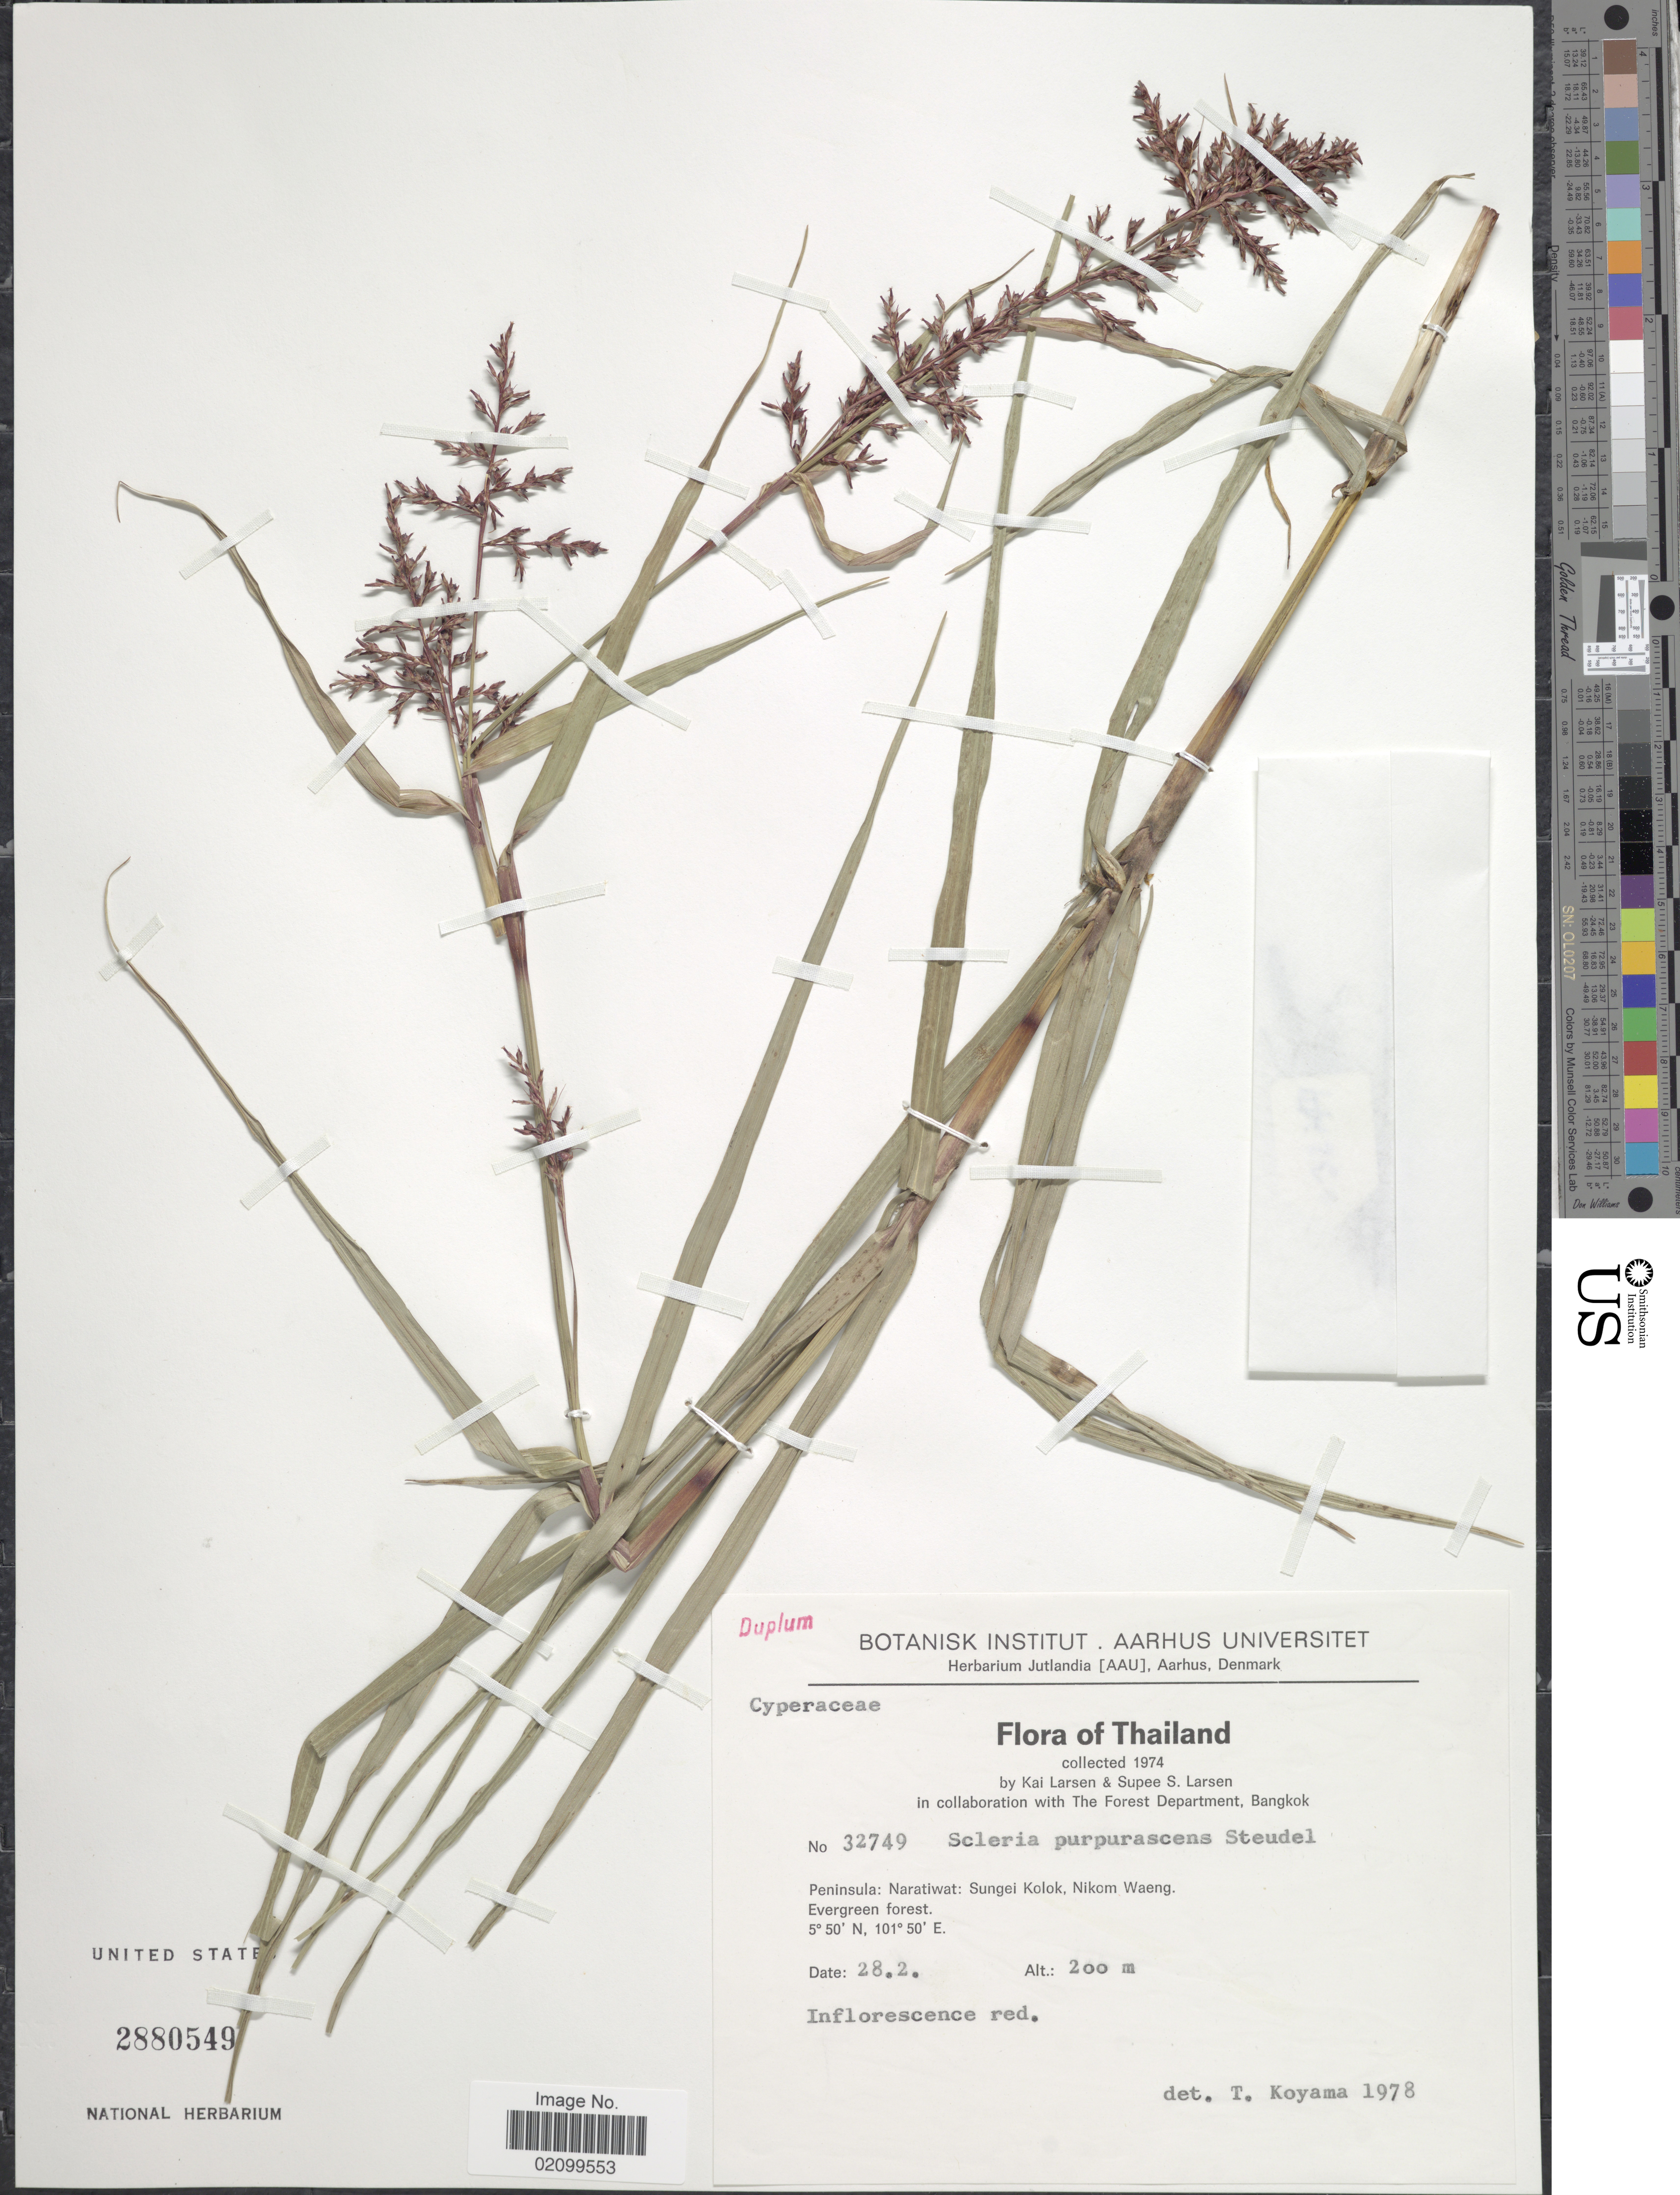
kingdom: Plantae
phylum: Tracheophyta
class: Liliopsida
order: Poales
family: Cyperaceae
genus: Scleria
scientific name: Scleria purpurascens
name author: Steud.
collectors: K. Larsen & S. Larsen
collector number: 32749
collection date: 1974-02-28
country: Thailand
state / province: Narathiwat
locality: Peninsula: Naratiwat: Sungei Kolok, Nikom Waeng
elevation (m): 200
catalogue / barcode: US 2880549